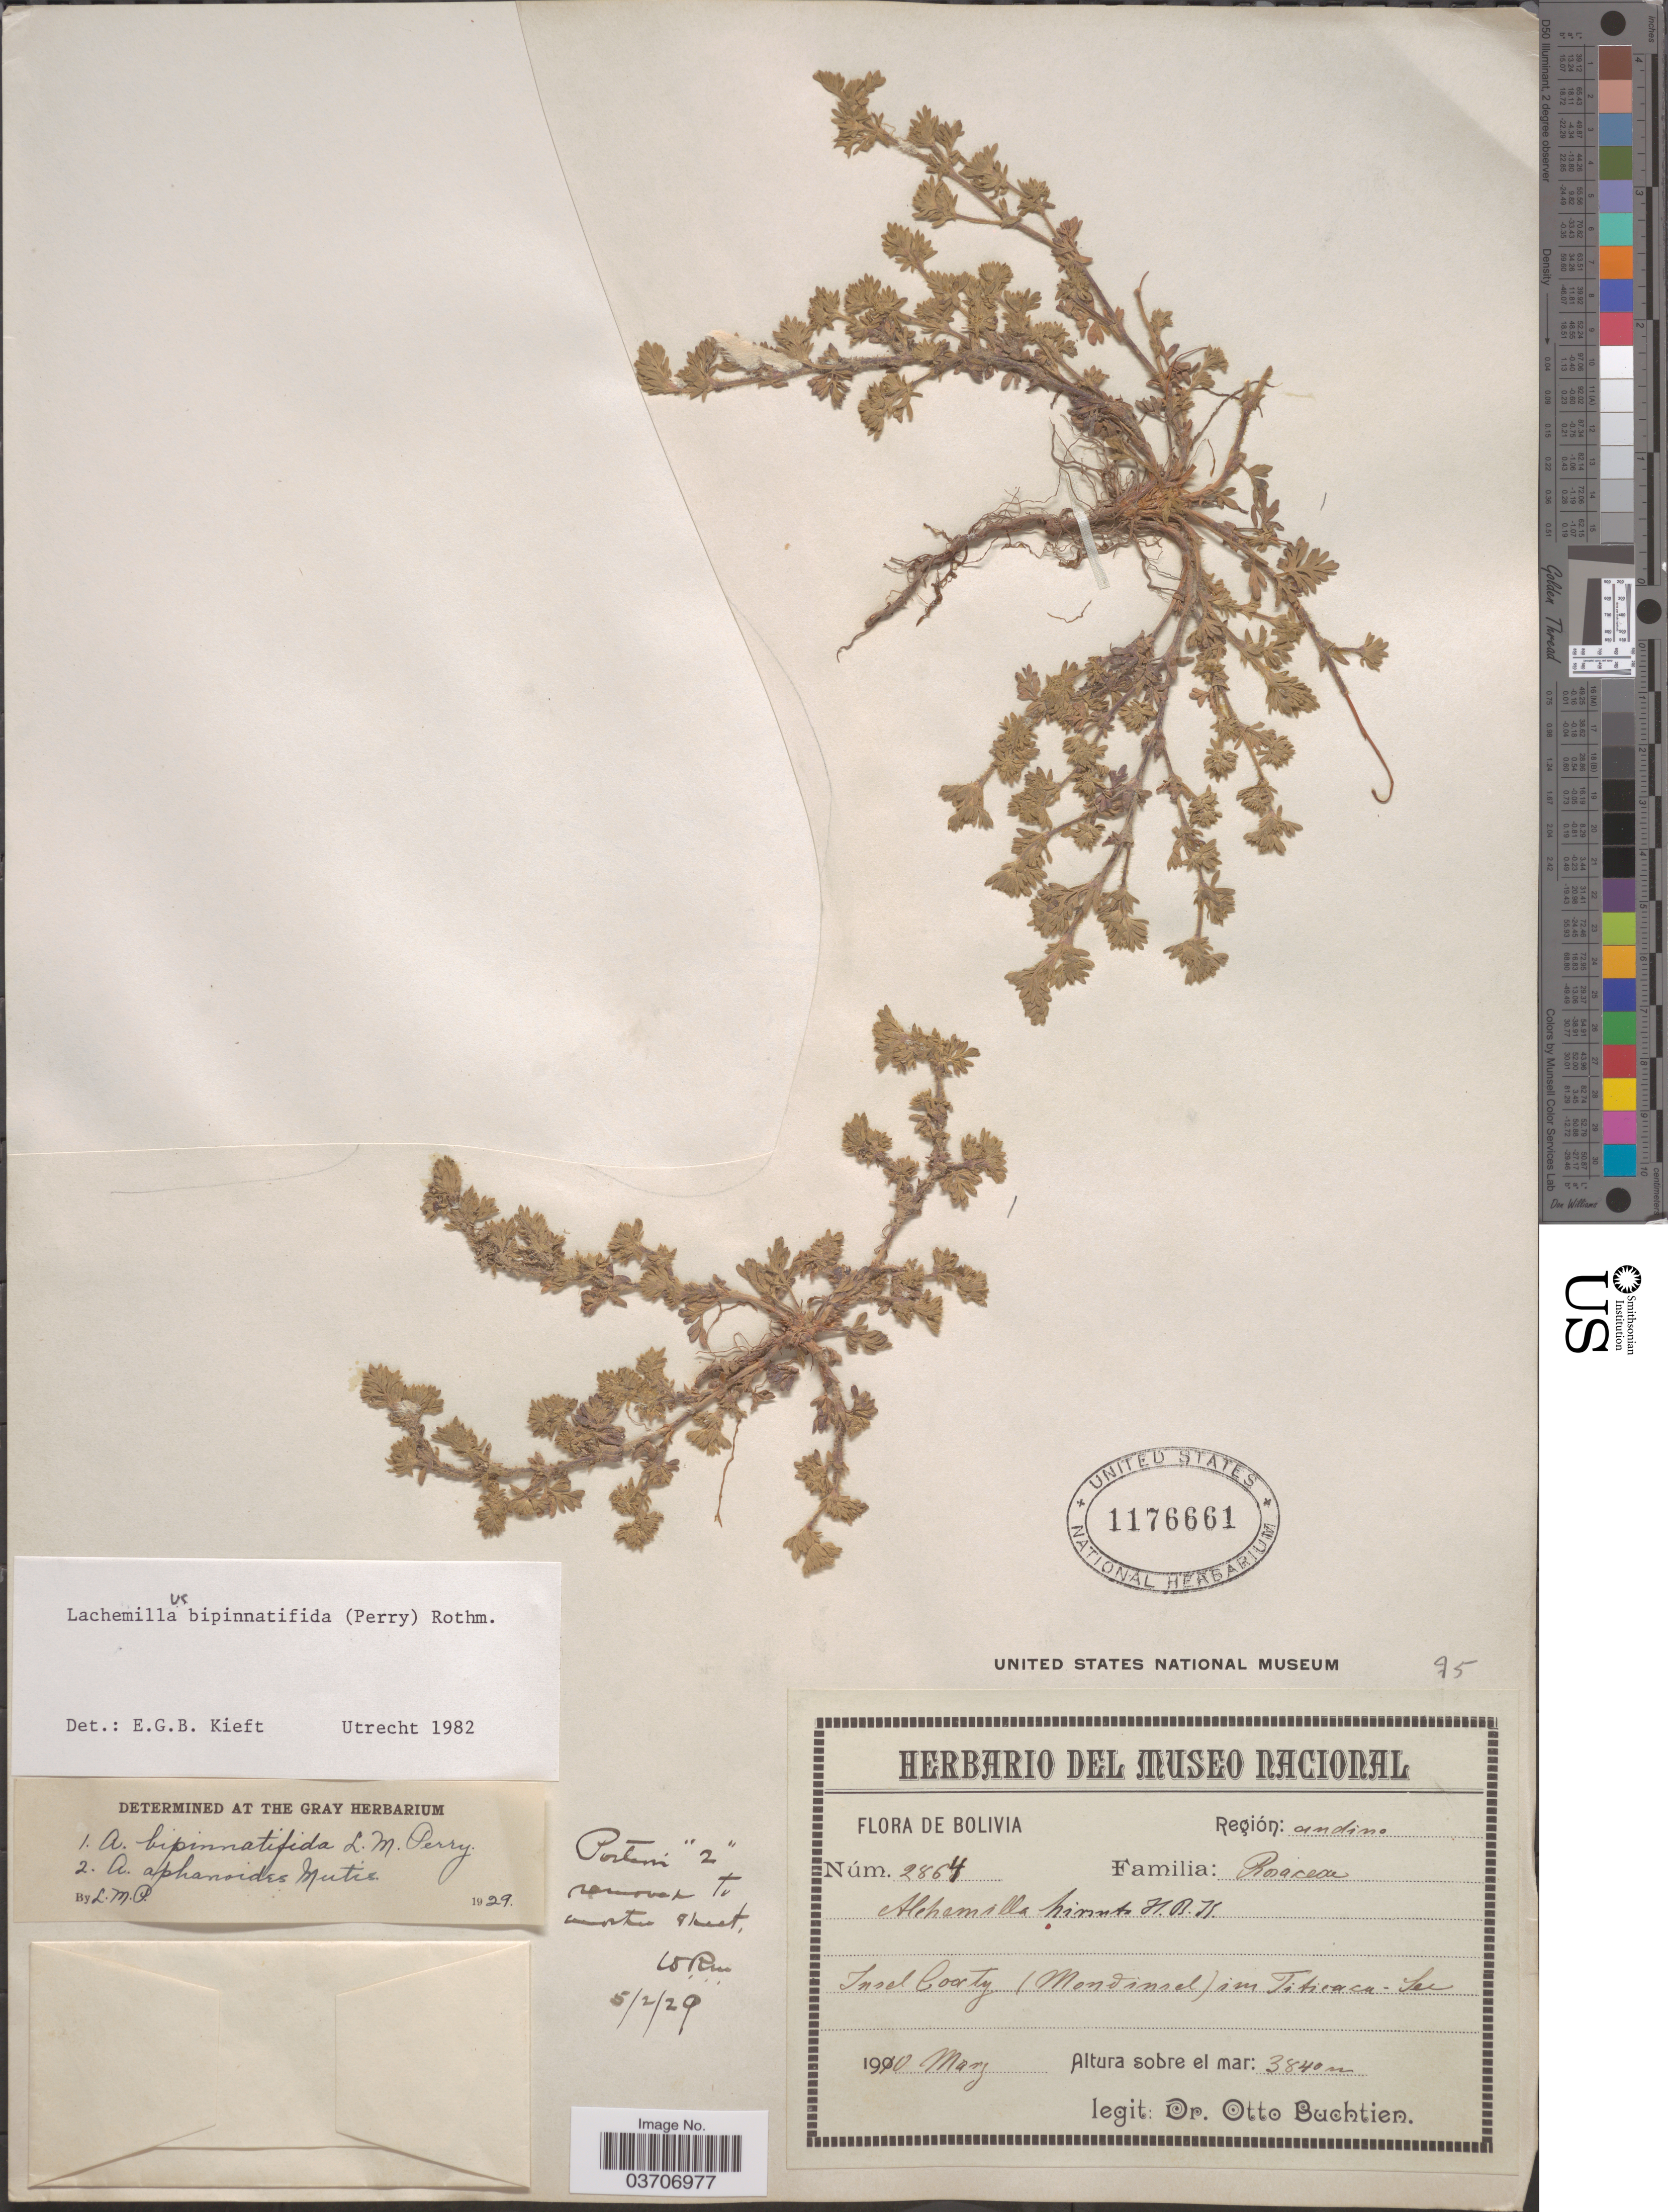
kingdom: Plantae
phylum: Tracheophyta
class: Magnoliopsida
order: Rosales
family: Rosaceae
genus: Lachemilla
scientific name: Lachemilla bipinnatifida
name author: L.M. Perry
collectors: O. Buchtien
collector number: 2864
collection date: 1910-05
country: Bolivia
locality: Región Andine. Insel Coaty (Mondinsel) im Titicaca-See.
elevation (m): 3840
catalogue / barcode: US 1176661